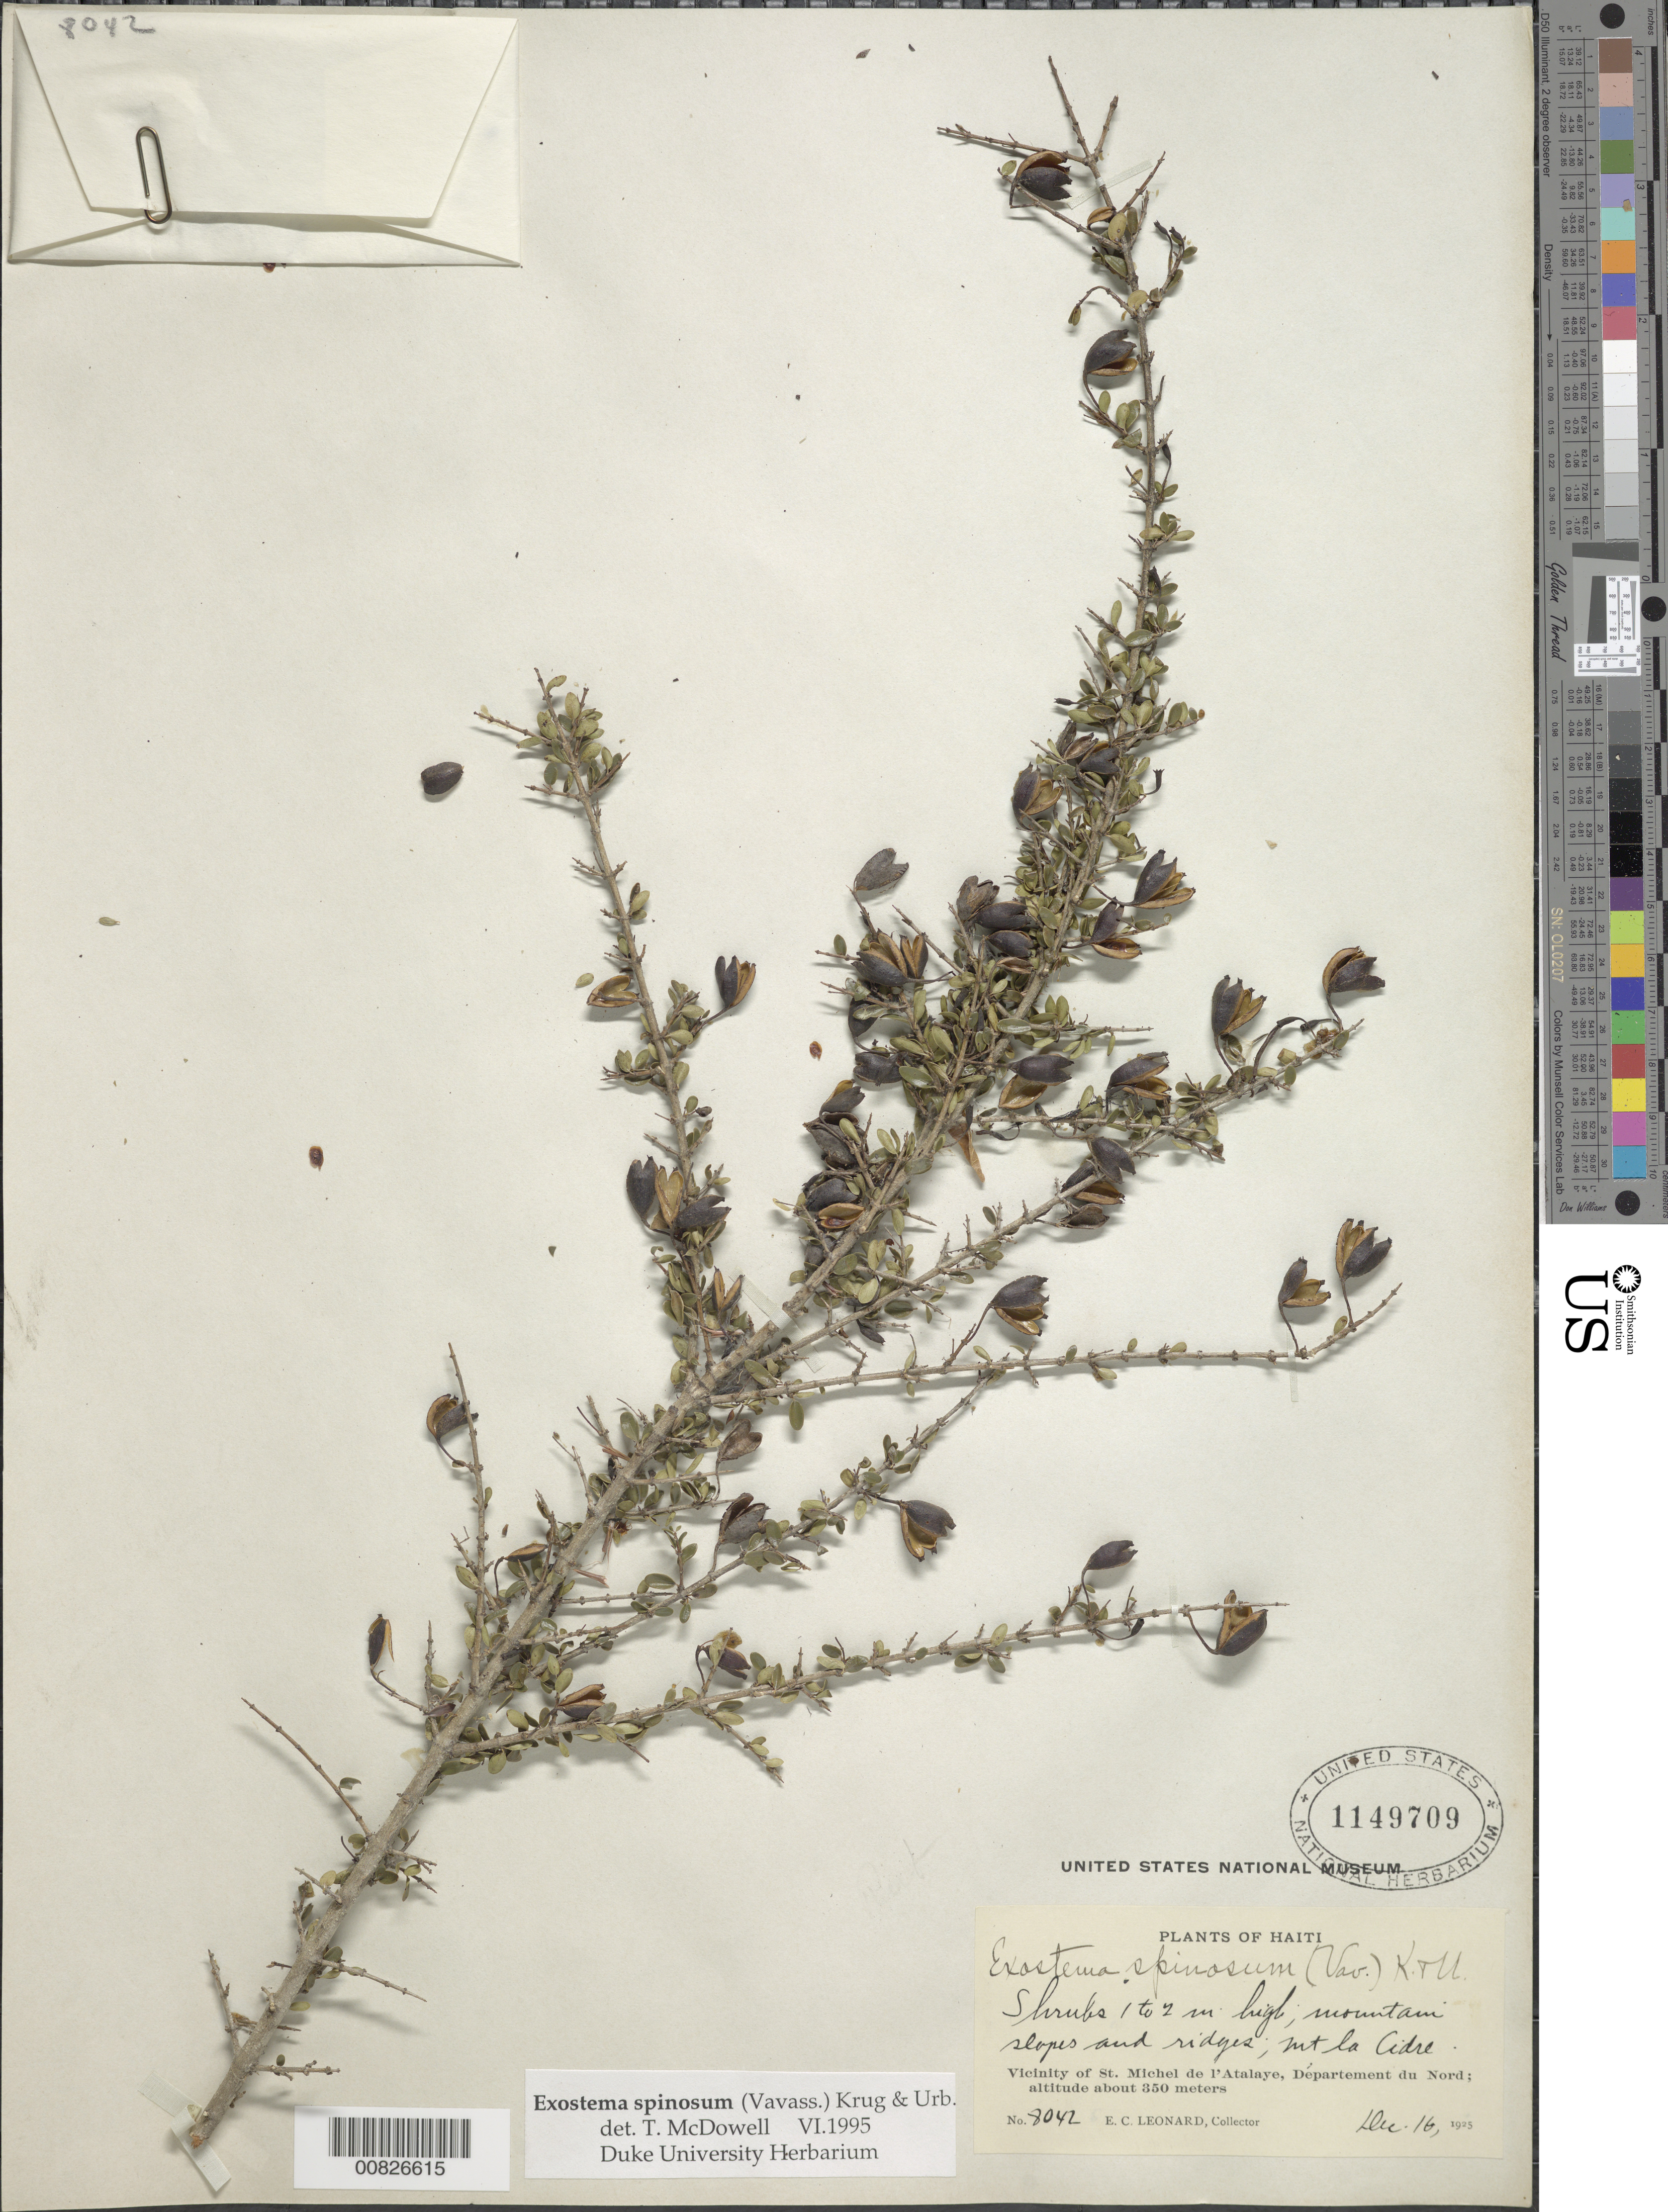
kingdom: Plantae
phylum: Tracheophyta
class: Magnoliopsida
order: Gentianales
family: Rubiaceae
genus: Exostema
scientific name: Exostema spinosum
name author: (Vavass.) Krug & Urb.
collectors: E. C. Leonard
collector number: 8042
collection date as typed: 16 Dec 1925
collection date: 1925-12-16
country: Haiti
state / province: Artibonite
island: Hispaniola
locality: Vicinity of St. Michel de l'Atalaye, Mt. la Cidre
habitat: Arid ridges of mountain slopes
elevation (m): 350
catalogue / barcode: US 1149709